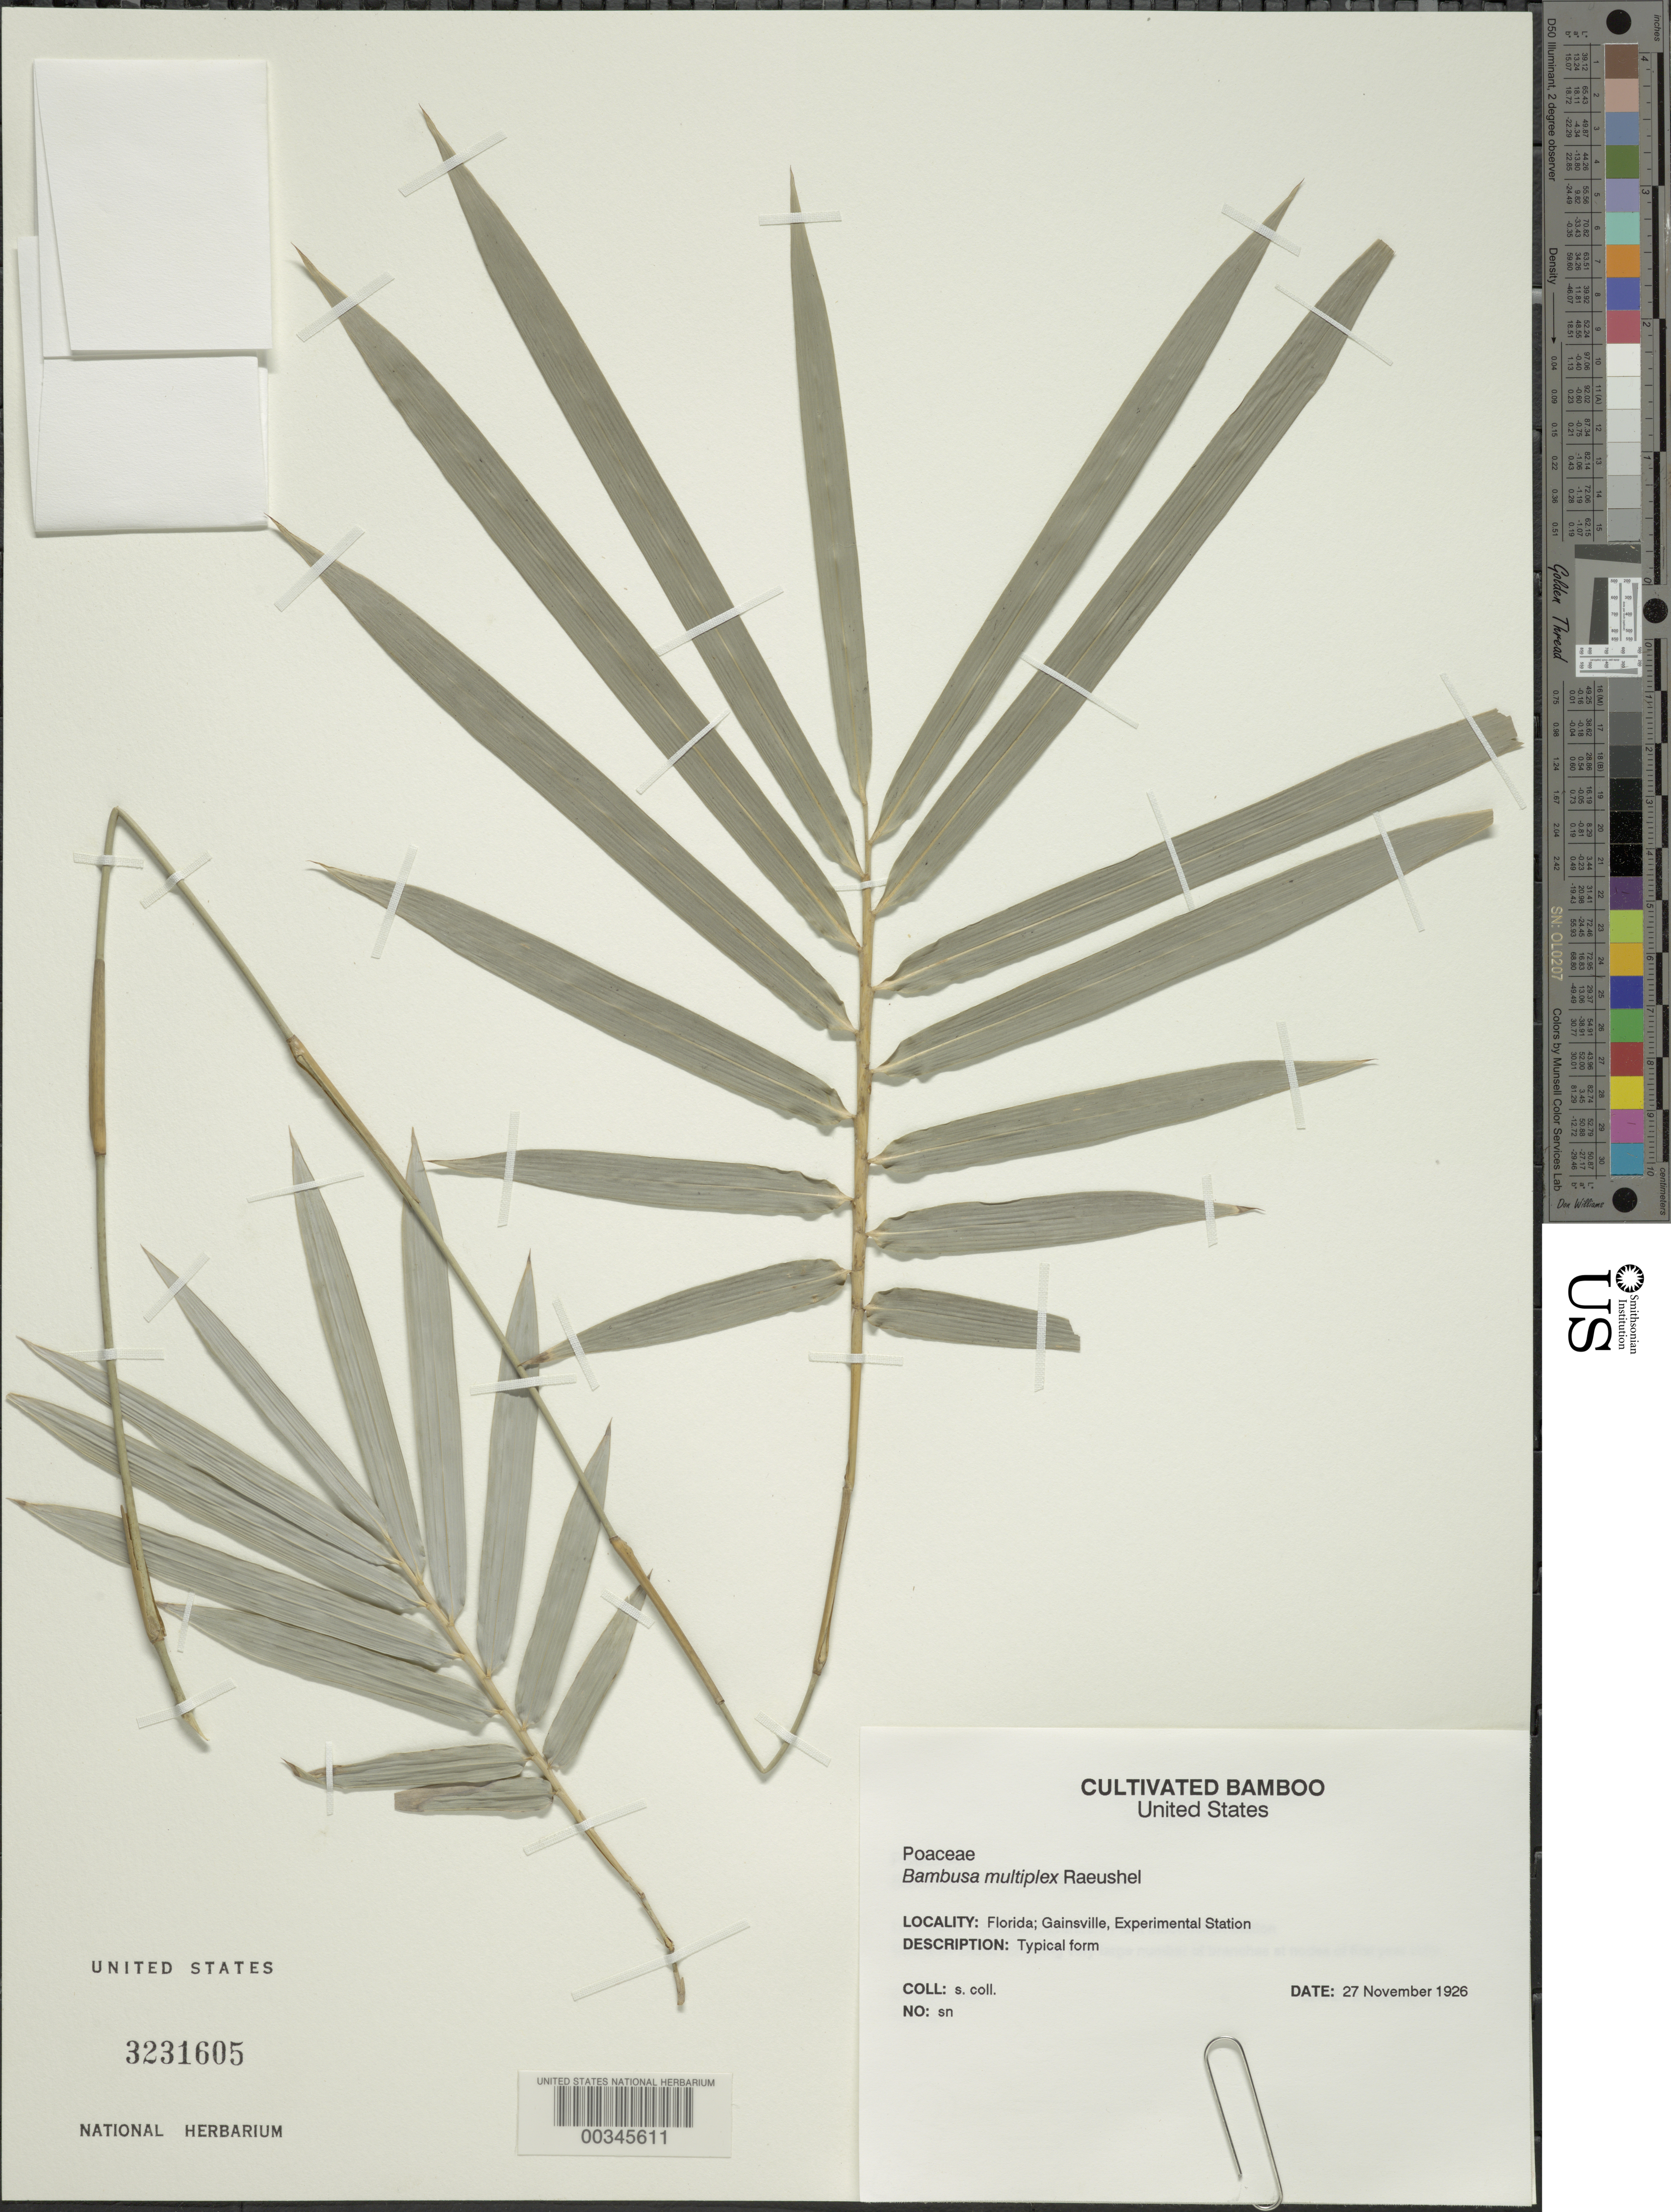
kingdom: Plantae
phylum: Tracheophyta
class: Liliopsida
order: Poales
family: Poaceae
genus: Bambusa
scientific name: Bambusa multiplex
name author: (Lour.) Raeusch. ex Schult. & Schult. f.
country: United States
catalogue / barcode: US 3231605